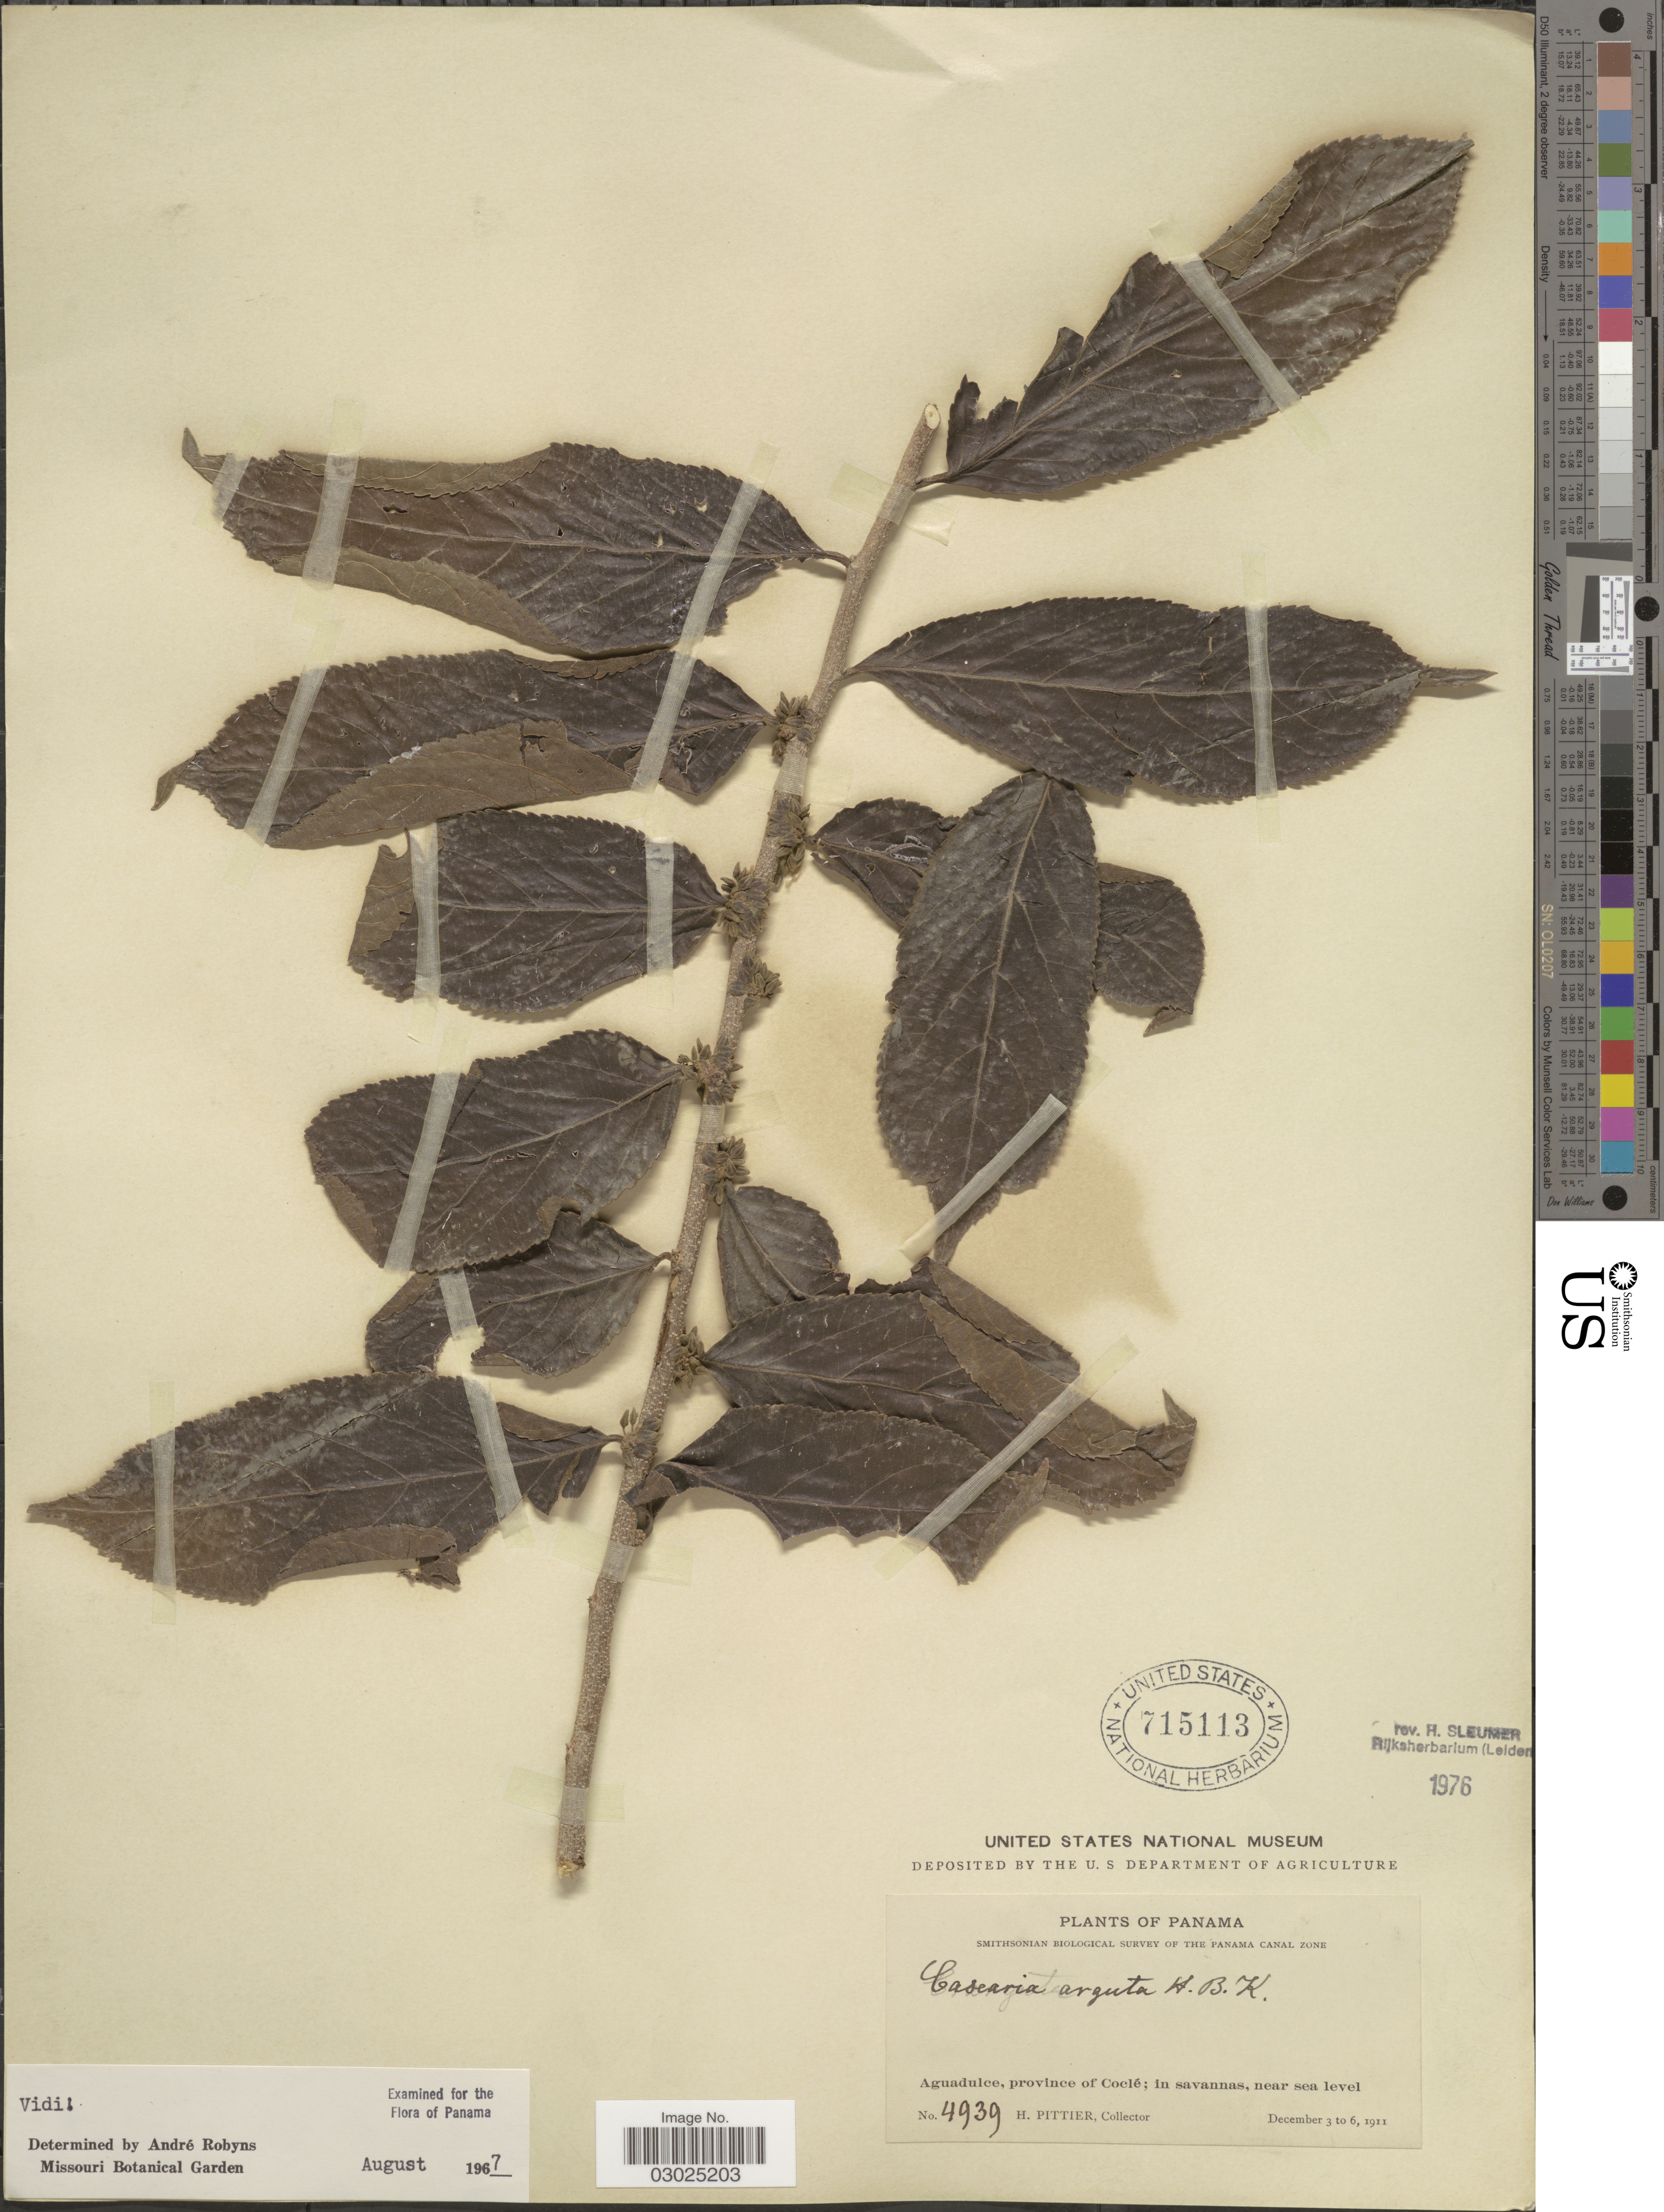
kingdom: Plantae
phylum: Tracheophyta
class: Magnoliopsida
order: Malpighiales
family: Salicaceae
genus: Casearia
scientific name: Casearia arguta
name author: Kunth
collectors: H. F. Pittier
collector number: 4939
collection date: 1911-12-03/1911-12-06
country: Panama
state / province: Coclé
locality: Aguadulce.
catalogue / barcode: US 715113